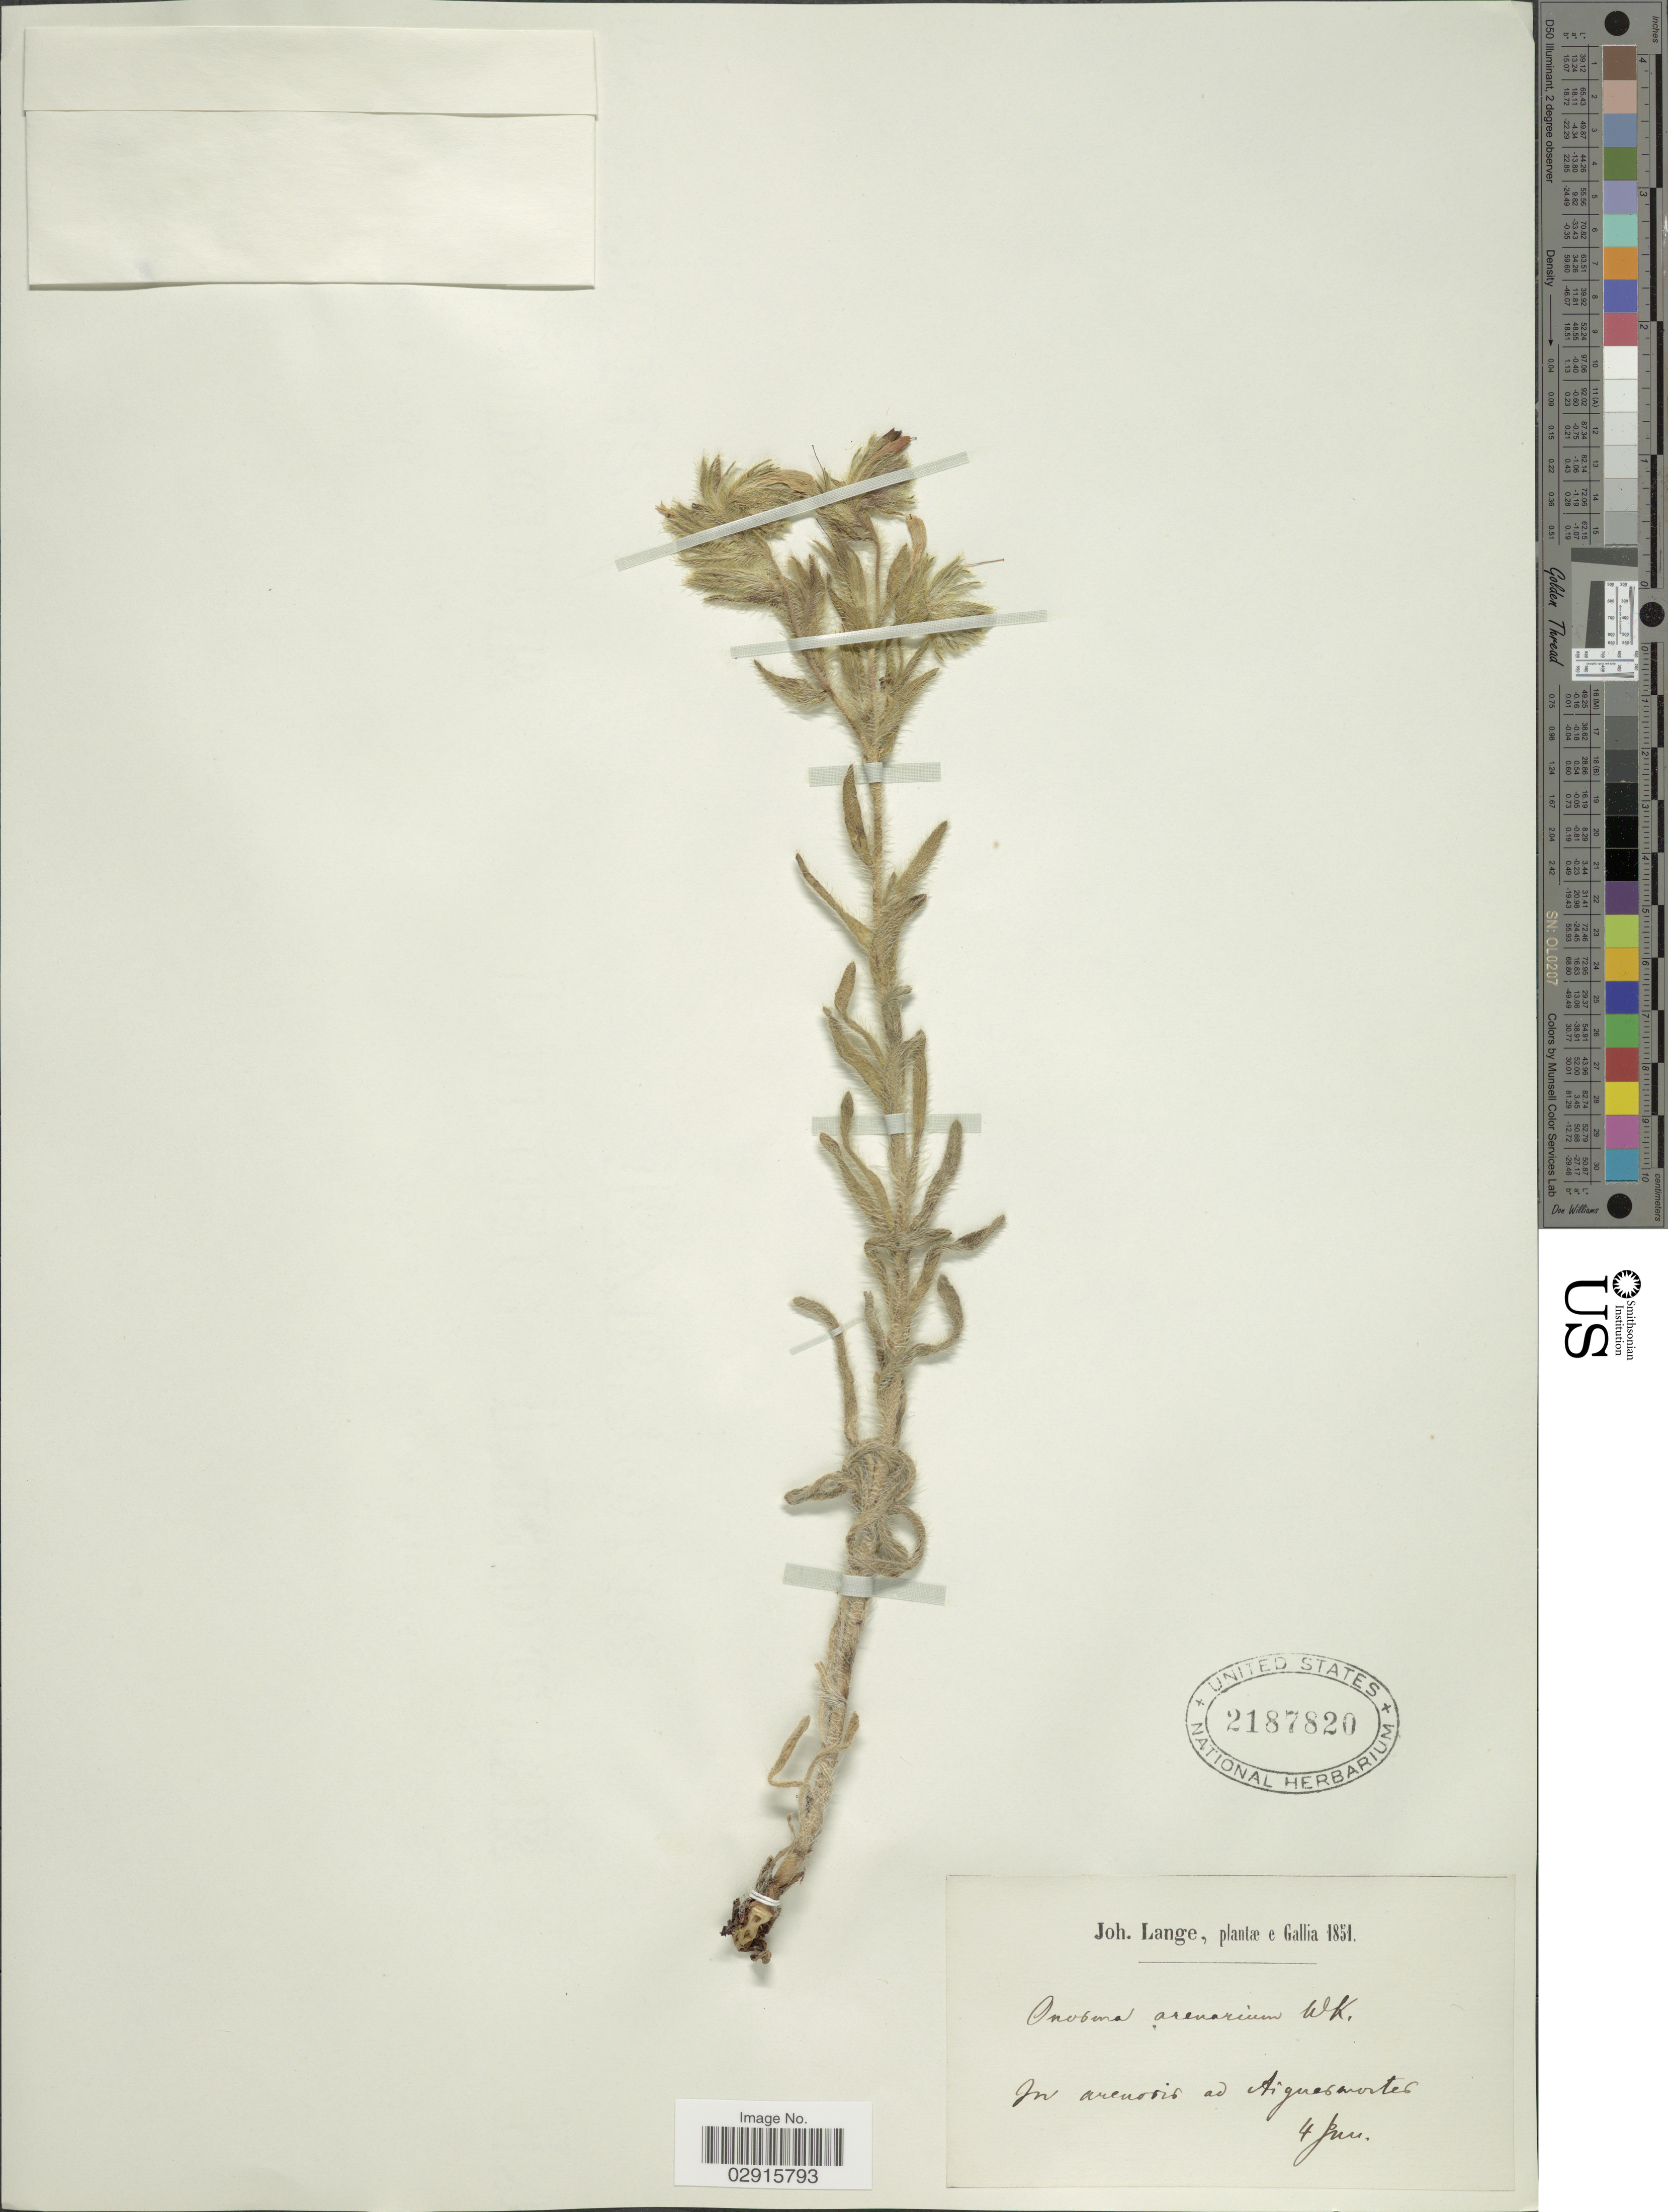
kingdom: Plantae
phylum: Tracheophyta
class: Magnoliopsida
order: Boraginales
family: Boraginaceae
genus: Onosma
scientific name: Onosma arenaria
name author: Waldst. & Kit.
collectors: J. M. C. Lange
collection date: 1851-06-04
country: France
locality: Gallia. In arenosis ad Aiguesmortes.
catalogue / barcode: US 2187820